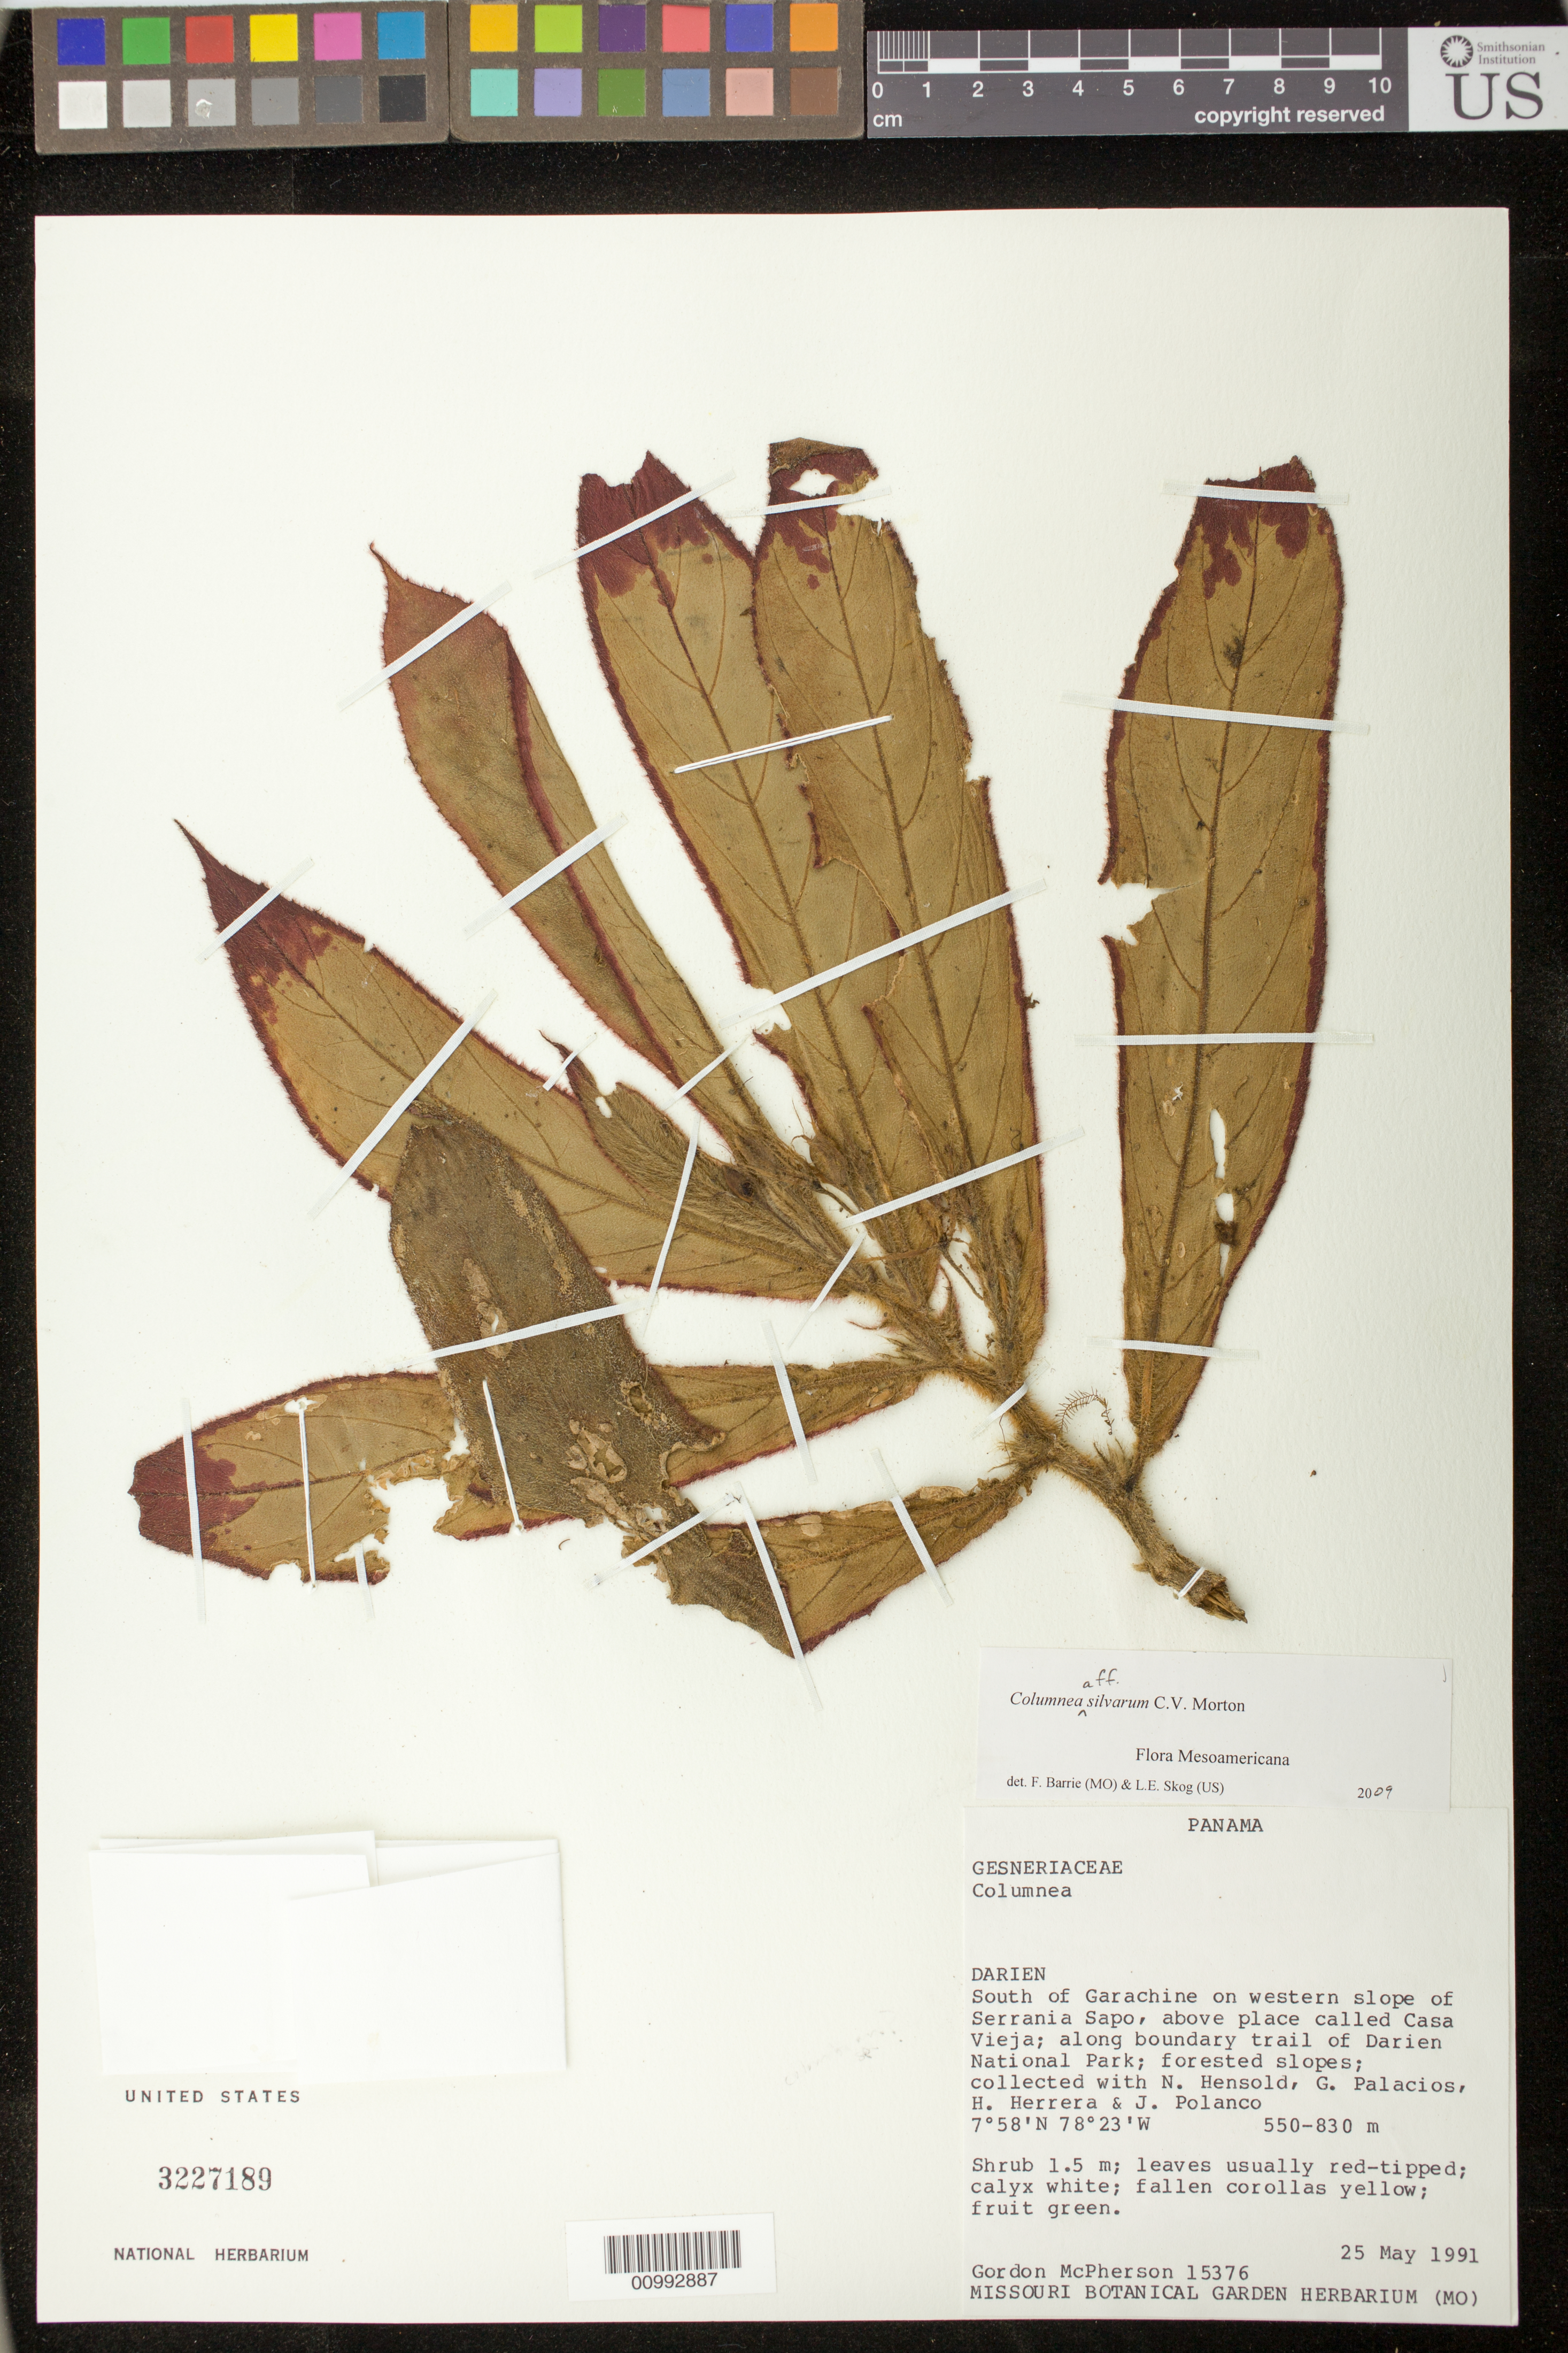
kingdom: Plantae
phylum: Tracheophyta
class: Magnoliopsida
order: Lamiales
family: Gesneriaceae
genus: Columnea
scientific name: Columnea silvarum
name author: C.V. Morton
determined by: Barrie, F. R.; Skog, Laurence E.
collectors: G. D. McPherson & et al.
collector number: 15376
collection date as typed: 25 May 1991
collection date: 1991-05-25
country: Panama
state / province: Darién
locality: South of Garachine on western slope of Serrania Sapo, above place called Casa Vieja; along boundary trail of Darien National Park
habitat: Forested slopes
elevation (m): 550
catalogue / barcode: US 3227189